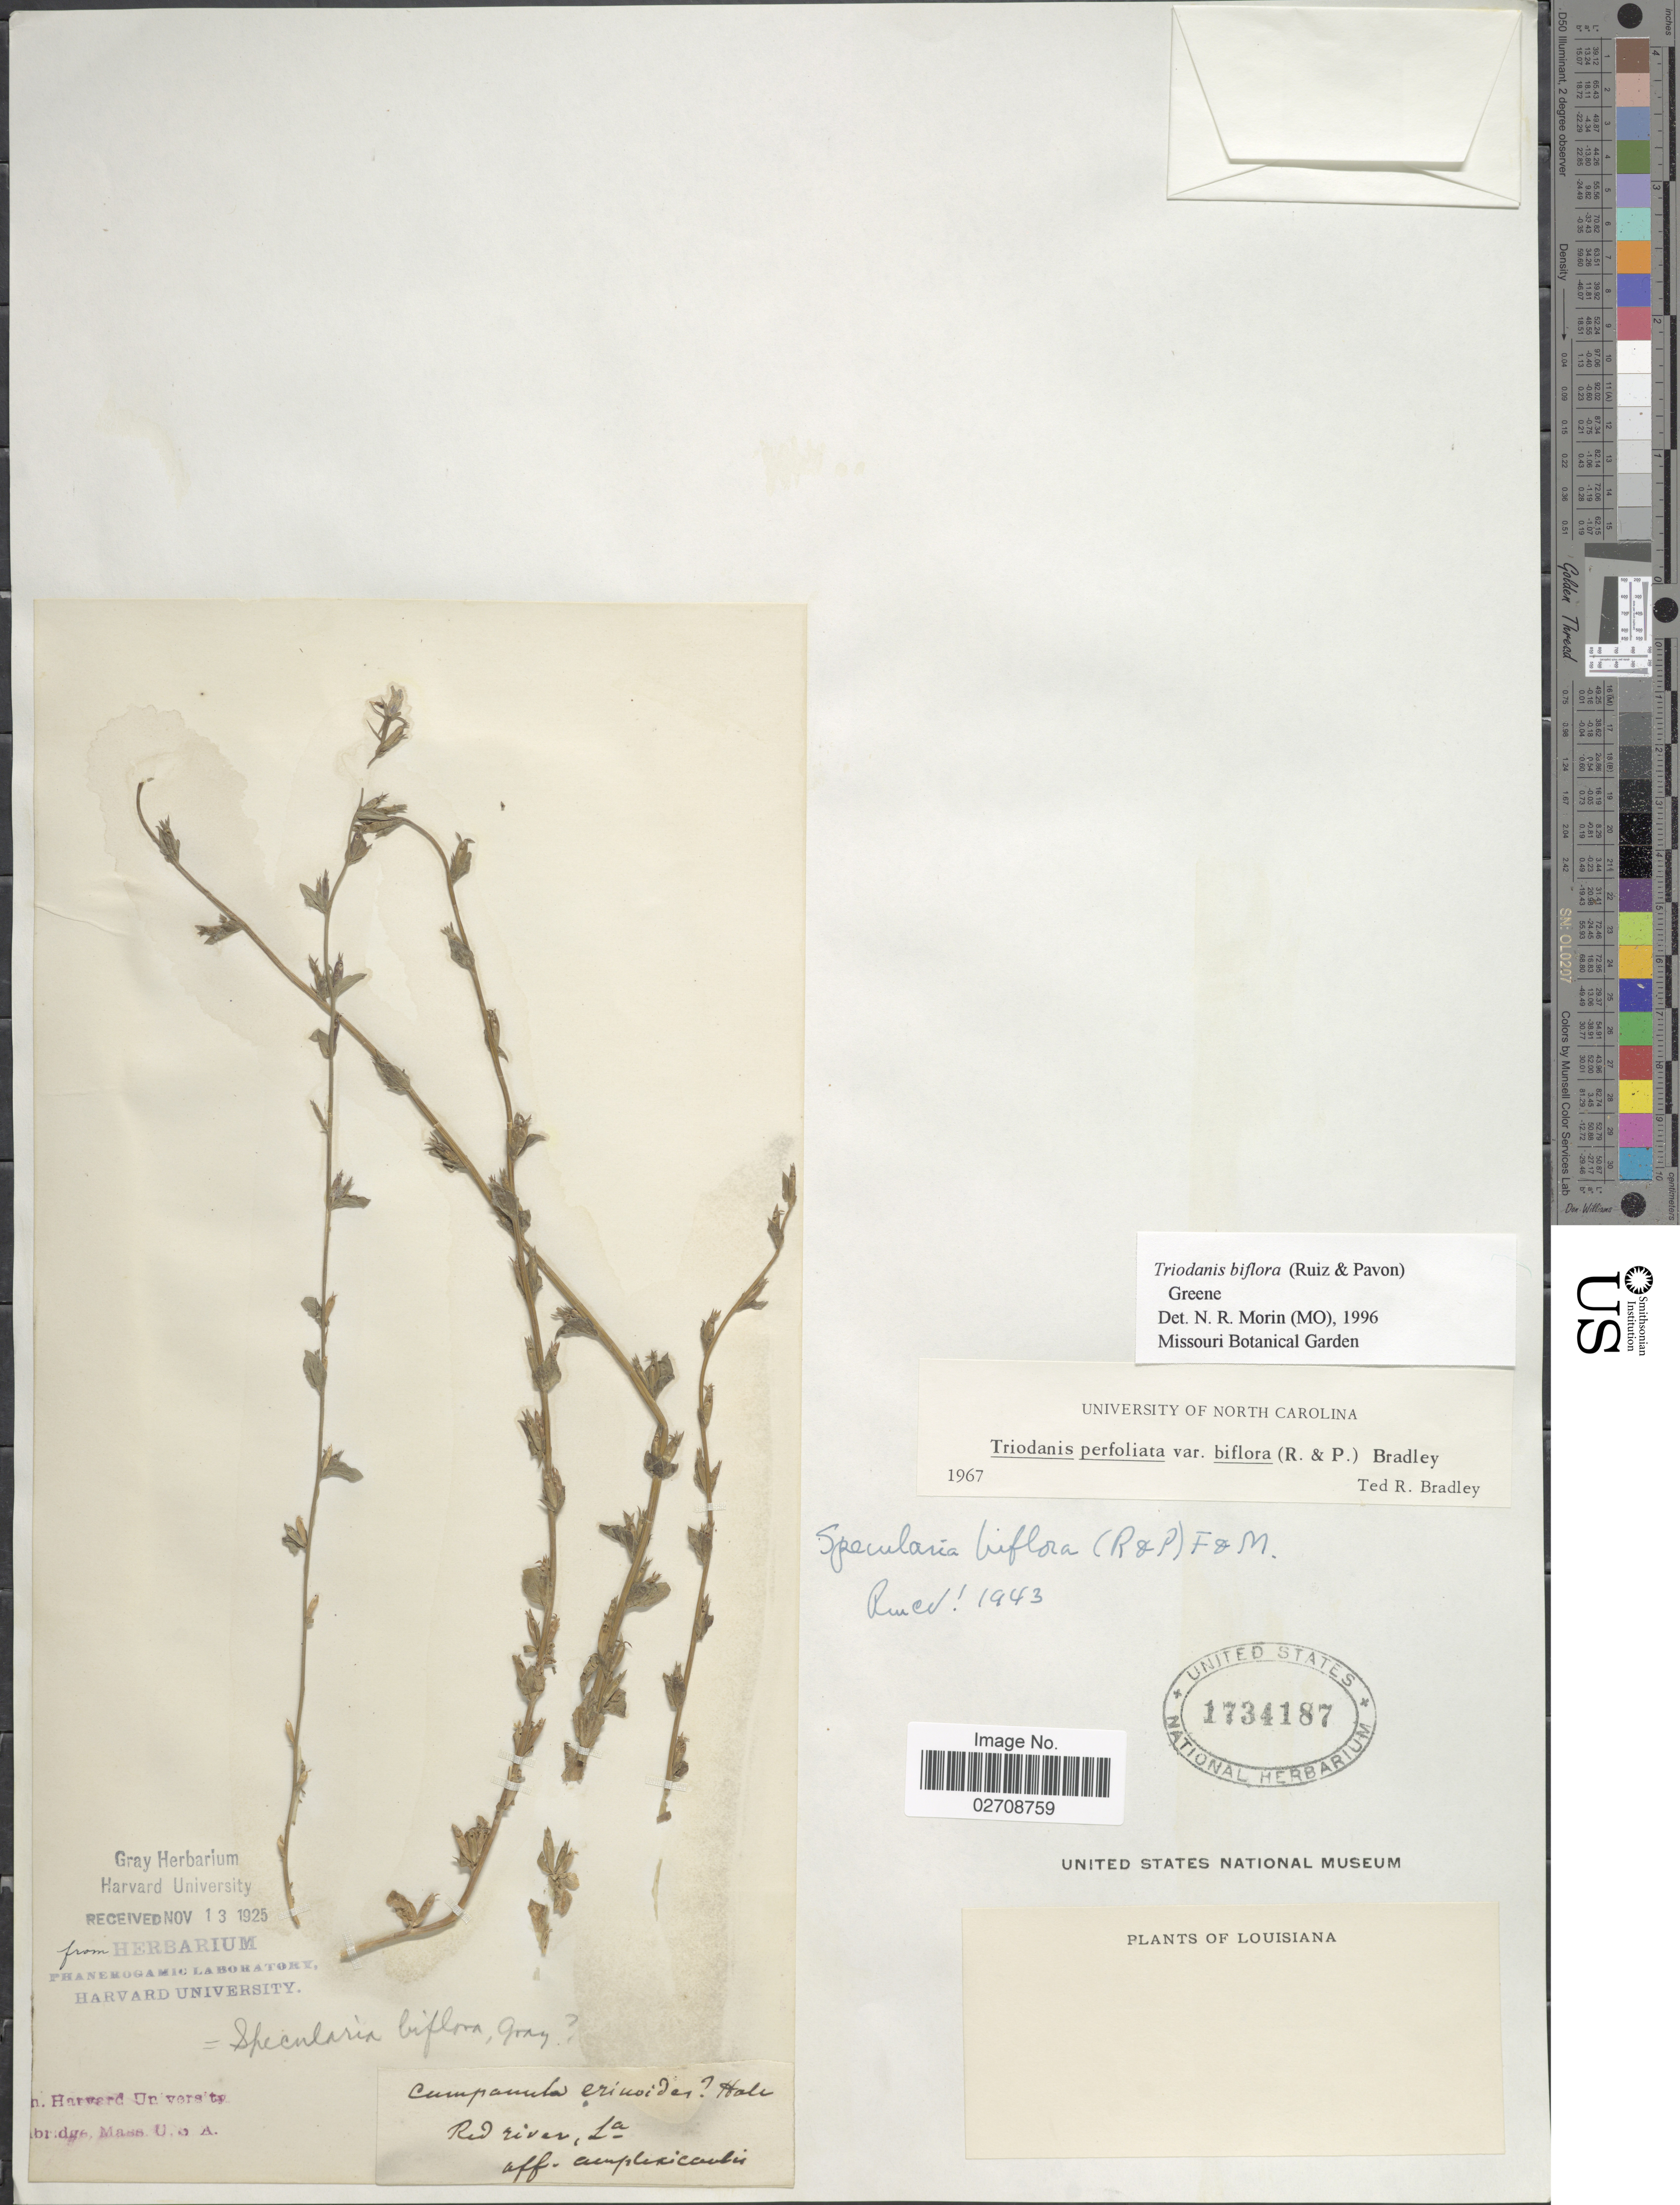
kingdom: Plantae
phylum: Tracheophyta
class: Magnoliopsida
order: Asterales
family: Campanulaceae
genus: Triodanis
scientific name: Triodanis biflora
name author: (Ruiz & Pav.) Greene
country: United States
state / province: Louisiana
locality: Red River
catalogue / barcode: US 1734187